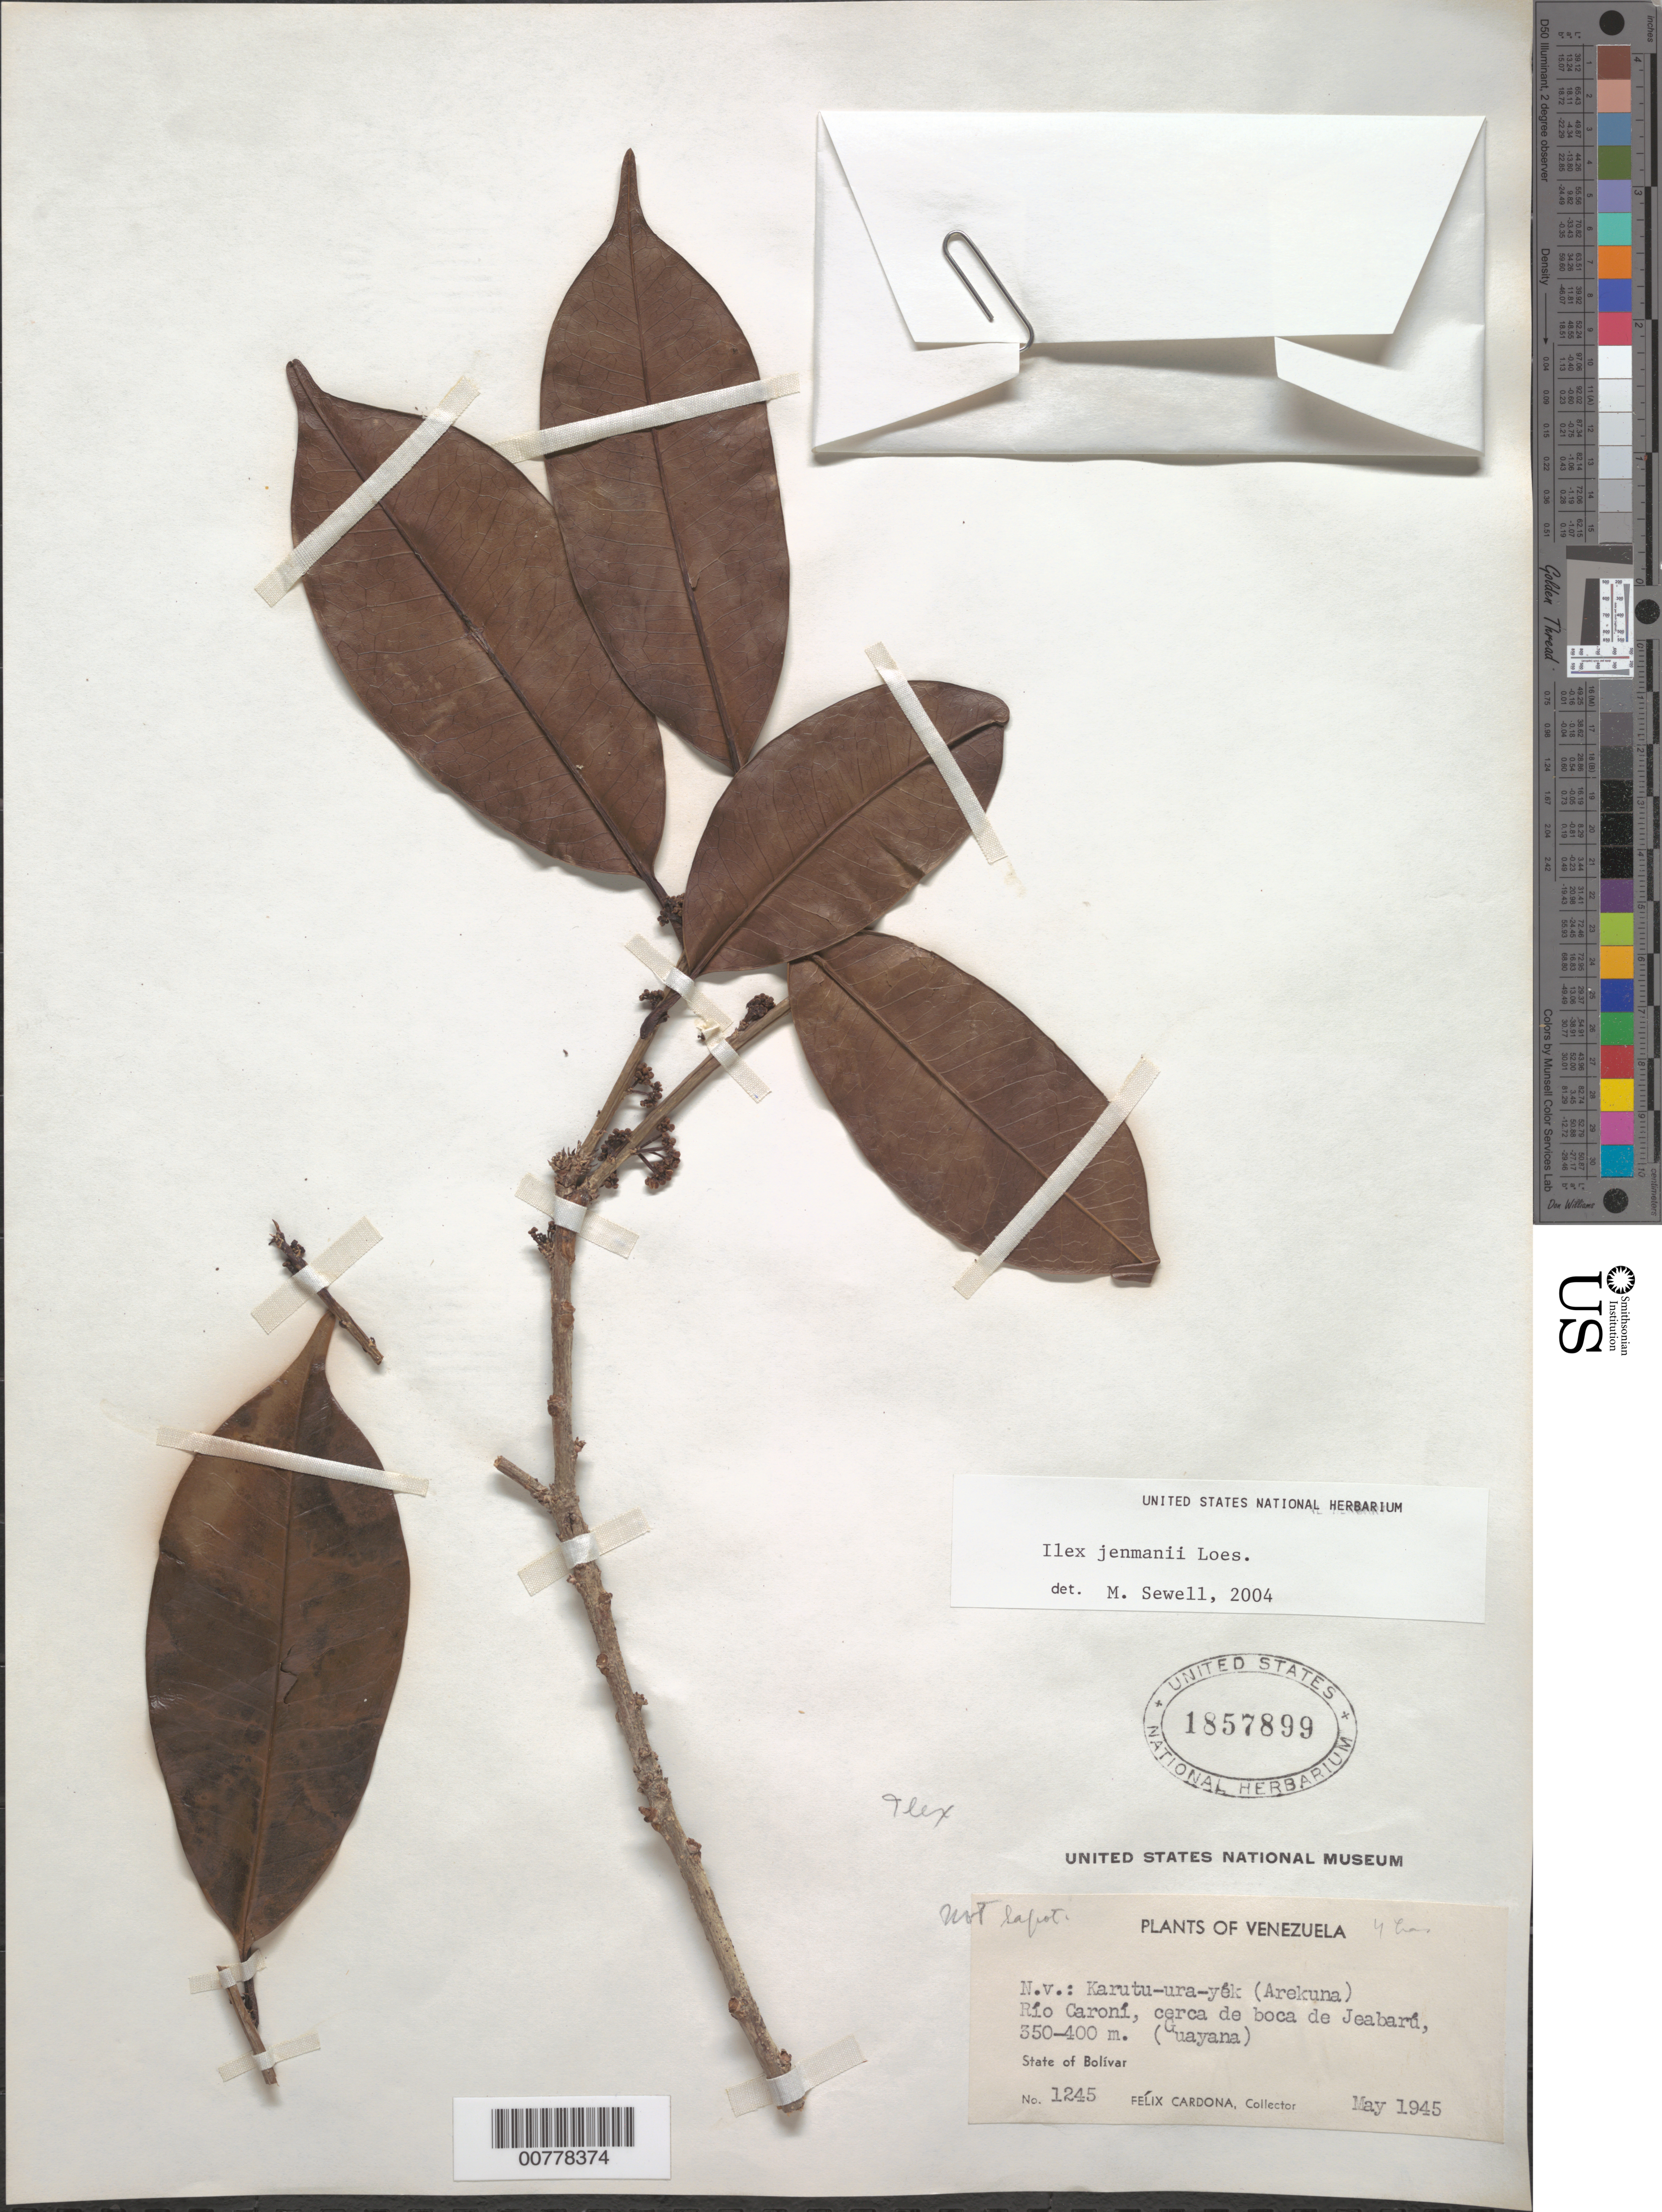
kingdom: Plantae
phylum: Tracheophyta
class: Magnoliopsida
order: Aquifoliales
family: Aquifoliaceae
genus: Ilex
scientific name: Ilex jenmanii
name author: Loes.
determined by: Sewell, M.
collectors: F. Cardona Puig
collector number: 1245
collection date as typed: May-45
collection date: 1945-05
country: Venezuela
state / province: Bolívar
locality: Río Caroní, 400 m cerca de boca de Jeabarú (Guayana)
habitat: Riverbank, near mouth of river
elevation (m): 350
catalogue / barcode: US 1857899